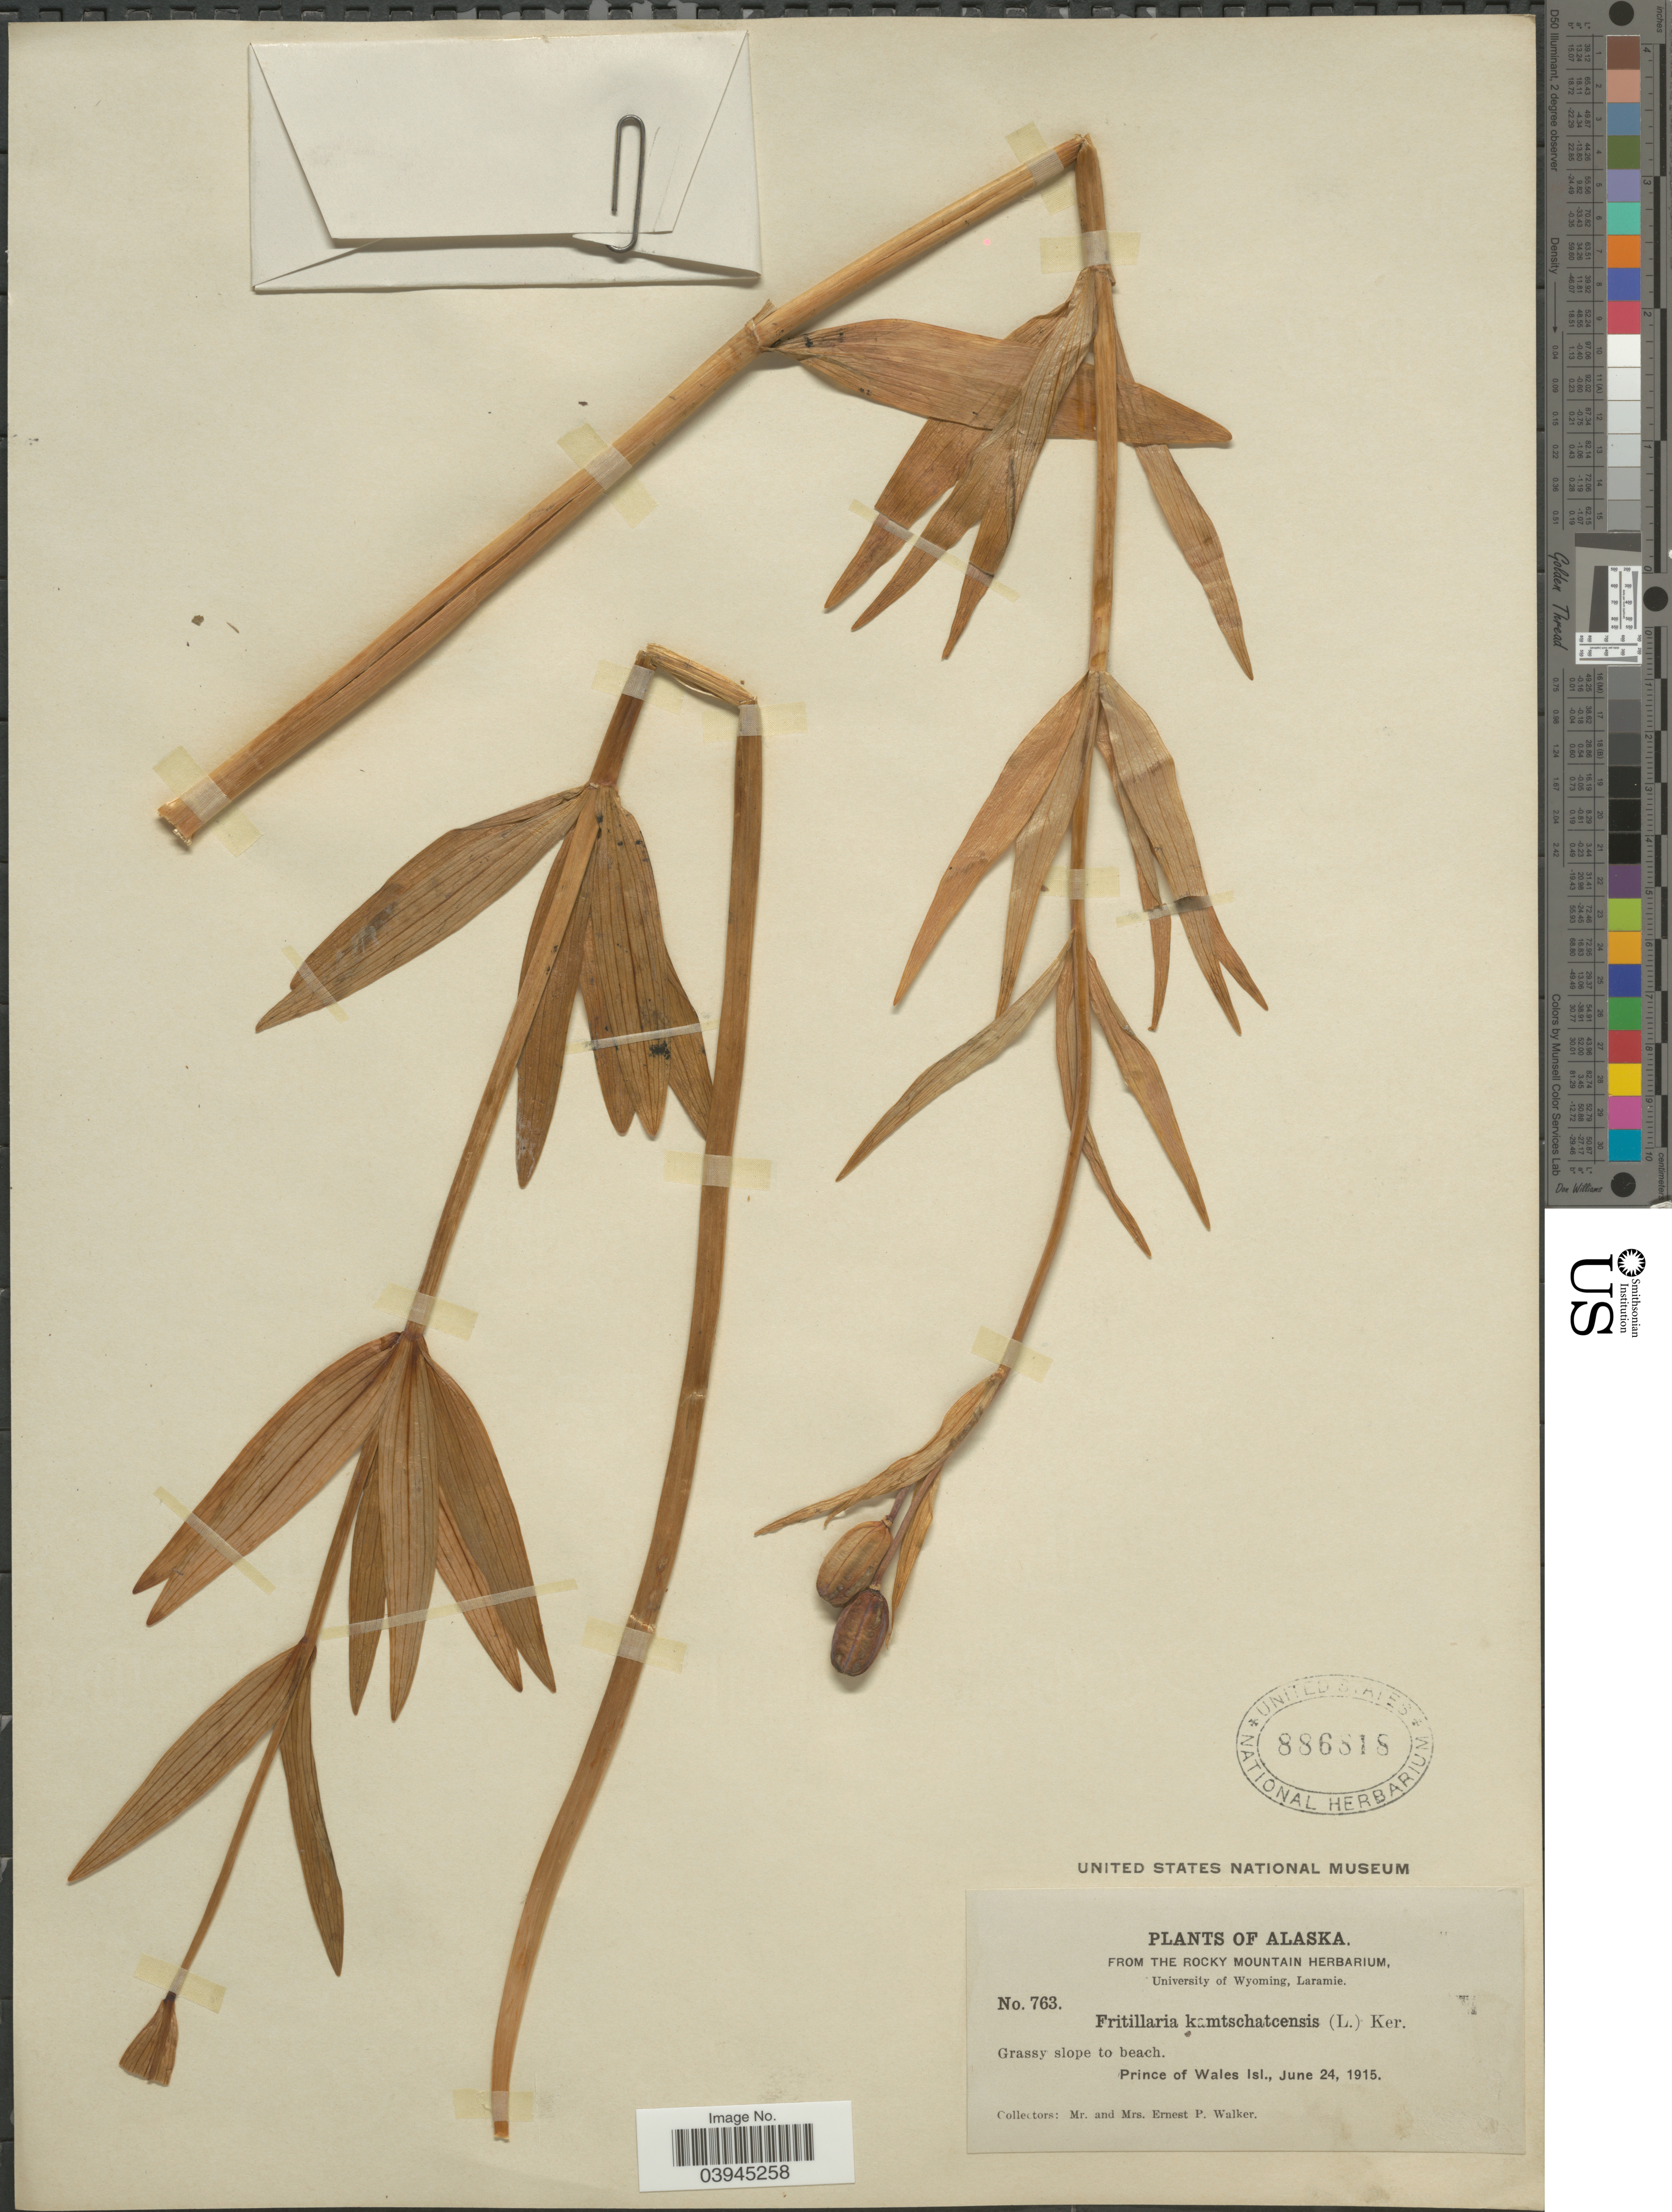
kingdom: Plantae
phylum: Tracheophyta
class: Liliopsida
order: Liliales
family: Liliaceae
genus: Fritillaria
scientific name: Fritillaria camschatcensis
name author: (L.) Ker Gawl.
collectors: E. P. Walker & E. Walker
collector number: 763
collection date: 1915-06-24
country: United States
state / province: Alaska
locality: Prince of Wales Isl.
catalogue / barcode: US 886818